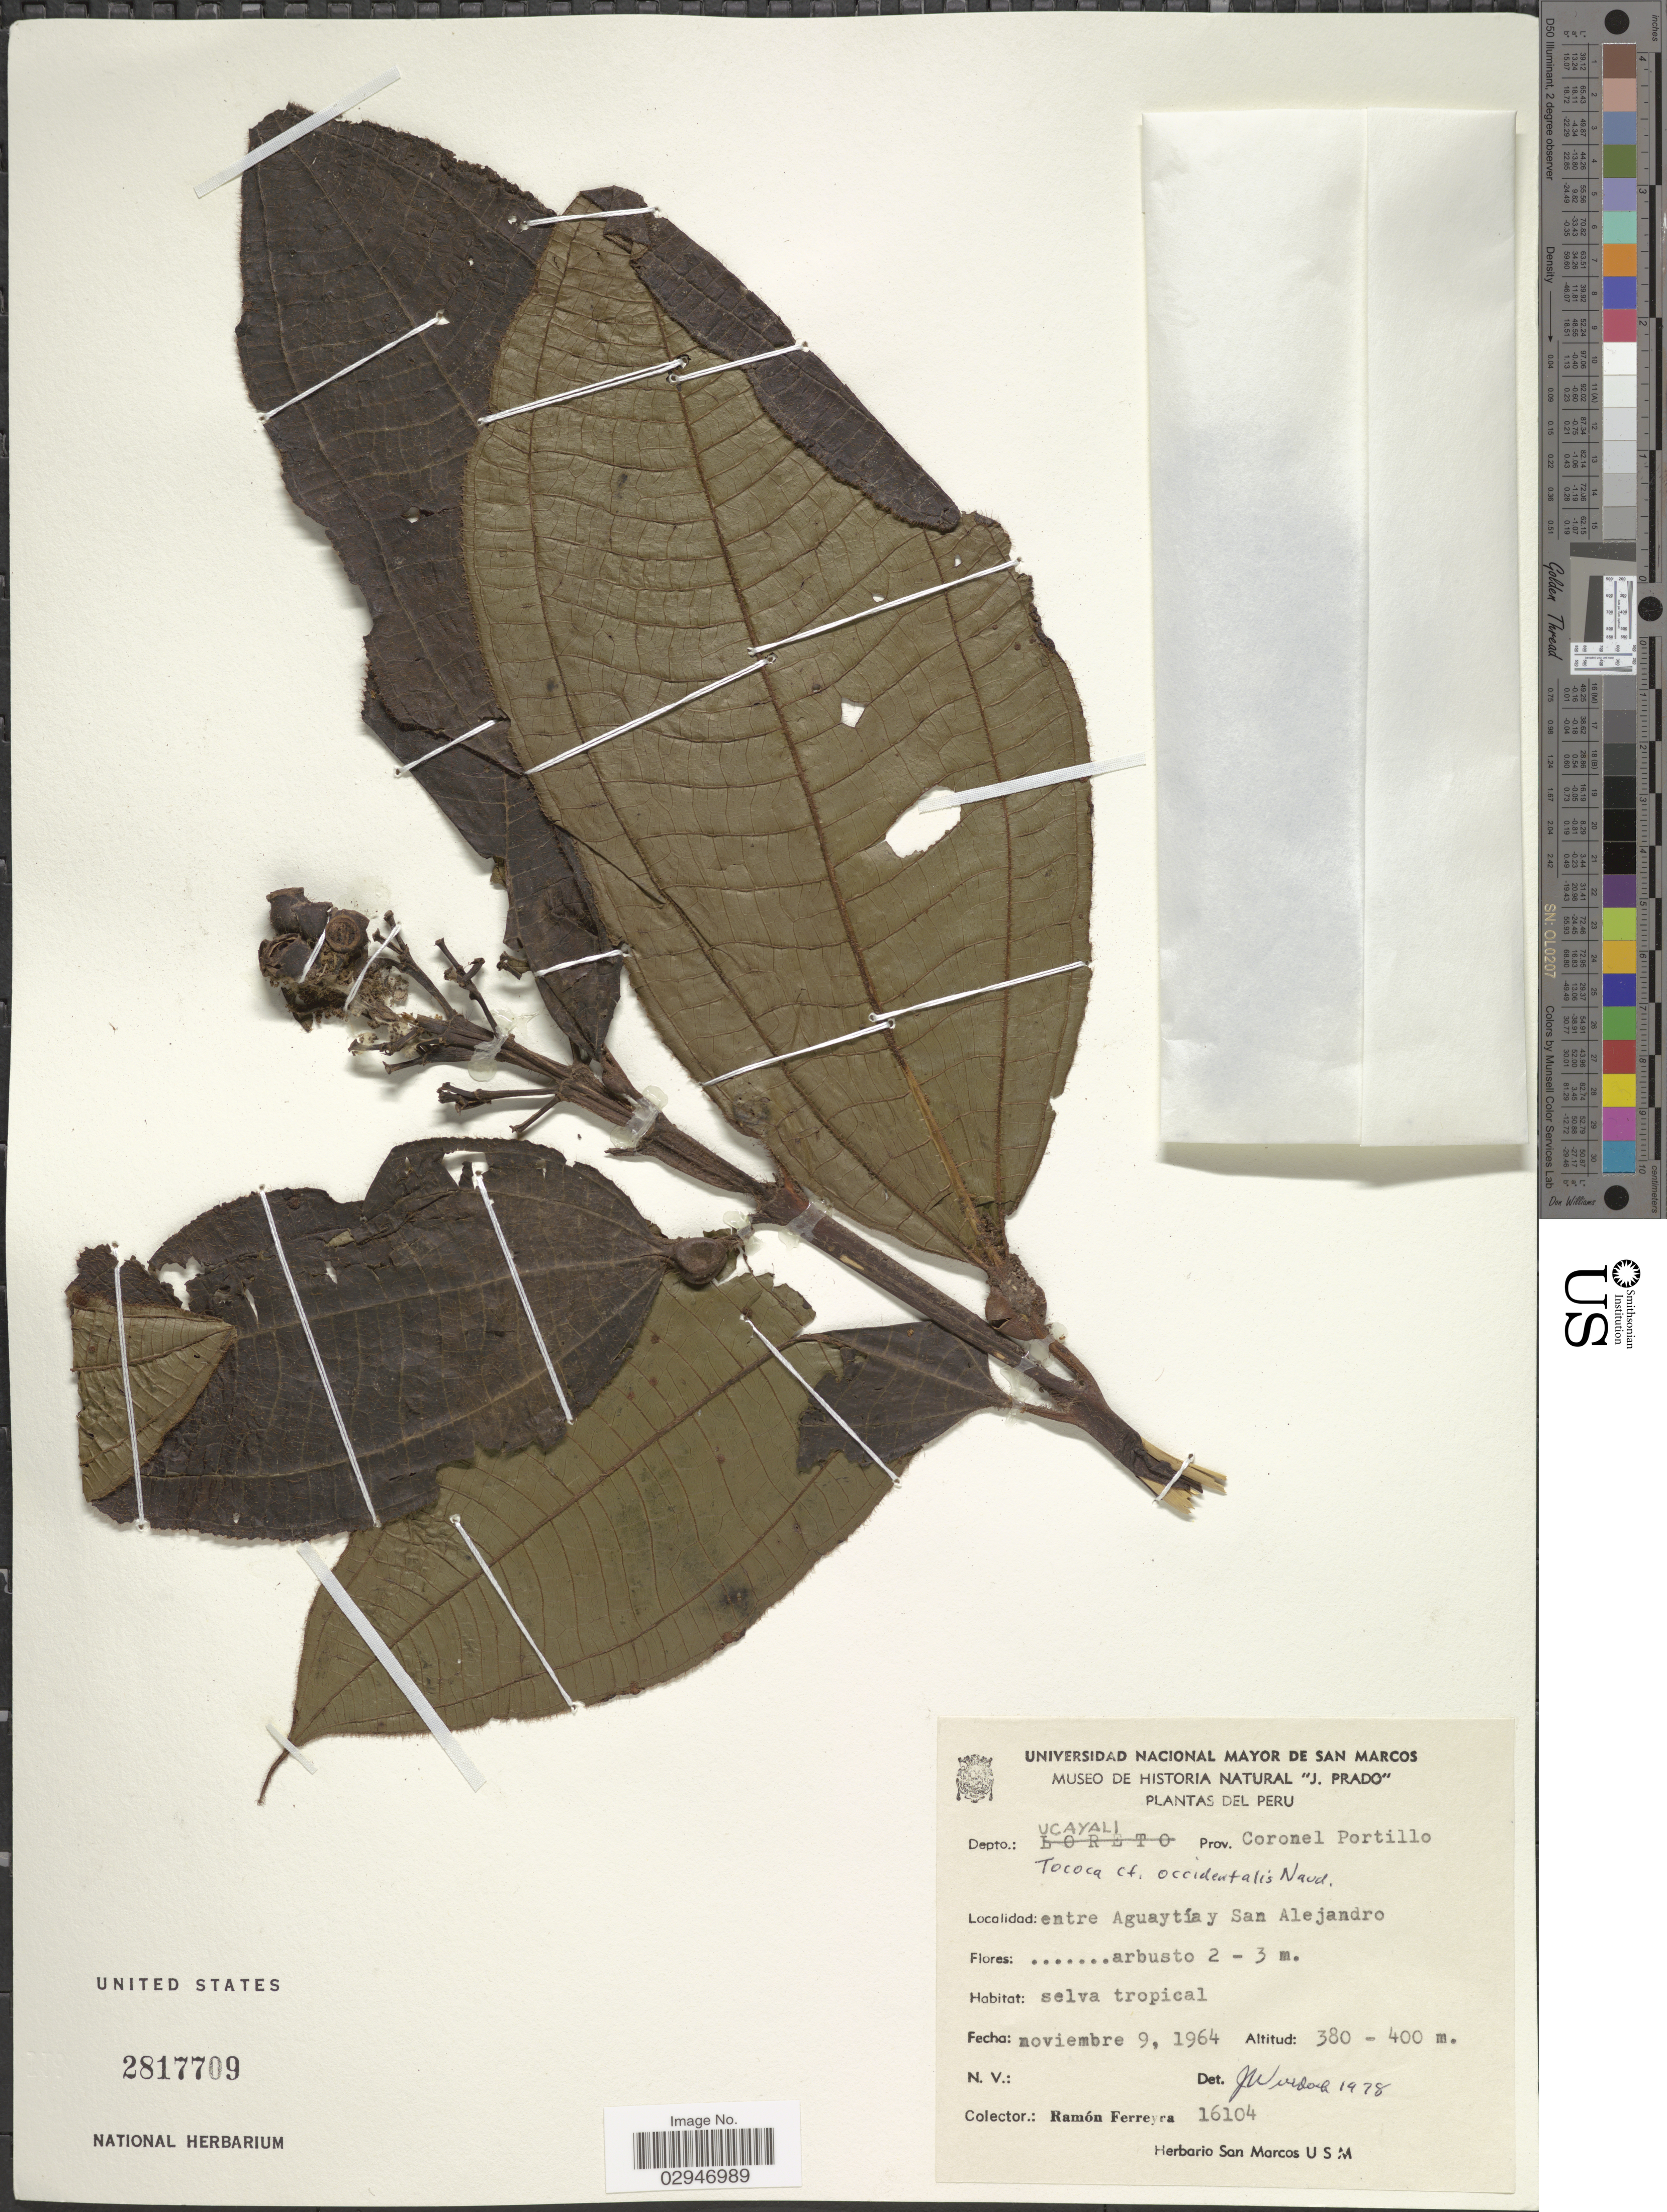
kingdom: Plantae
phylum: Tracheophyta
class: Magnoliopsida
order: Myrtales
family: Melastomataceae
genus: Tococa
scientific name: Tococa occidentalis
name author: Naudin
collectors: R. A. Ferreyra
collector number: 16104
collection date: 1964-11-09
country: Peru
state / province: Ucayali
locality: Depto.: Ucayali. Prov. Coronel Portillo, entre Aguaytía y San Alejandro.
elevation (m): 380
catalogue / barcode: US 2817709